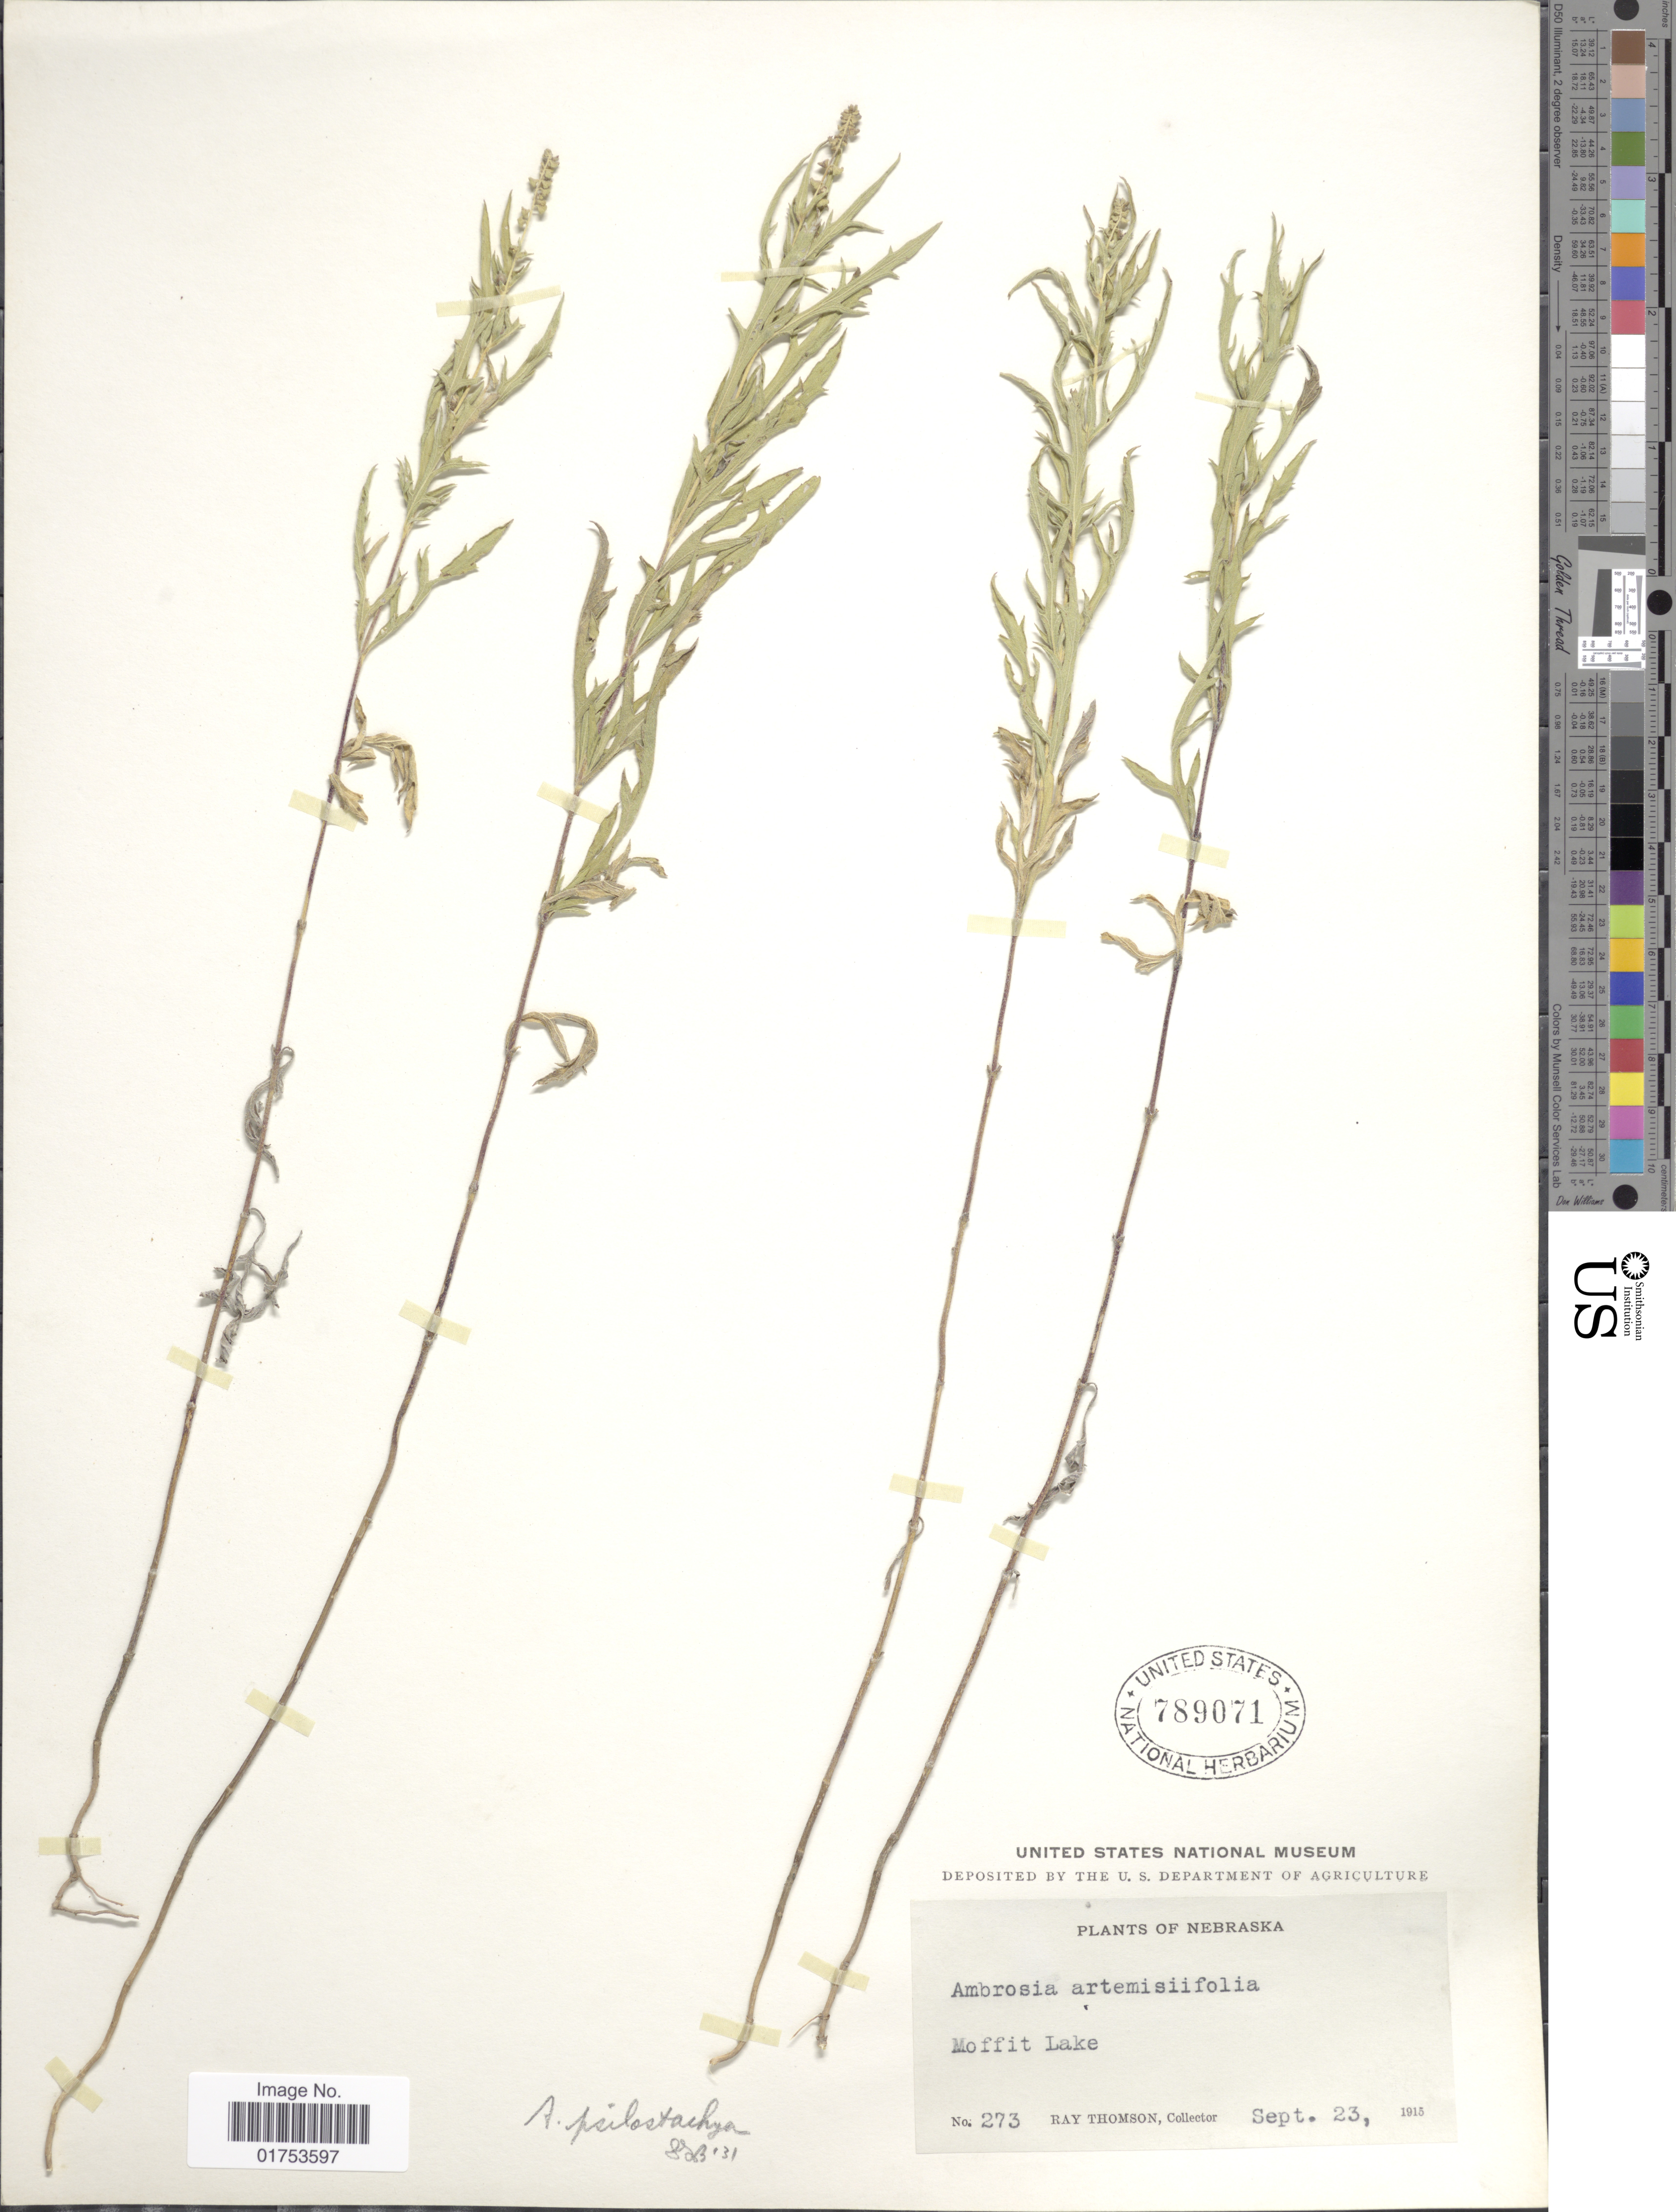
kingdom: Plantae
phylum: Tracheophyta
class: Magnoliopsida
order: Asterales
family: Asteraceae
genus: Ambrosia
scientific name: Ambrosia psilostachya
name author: DC.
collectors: R. Thomson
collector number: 273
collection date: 1915-09-23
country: United States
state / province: Nebraska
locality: Moffit Lake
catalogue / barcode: US 789071